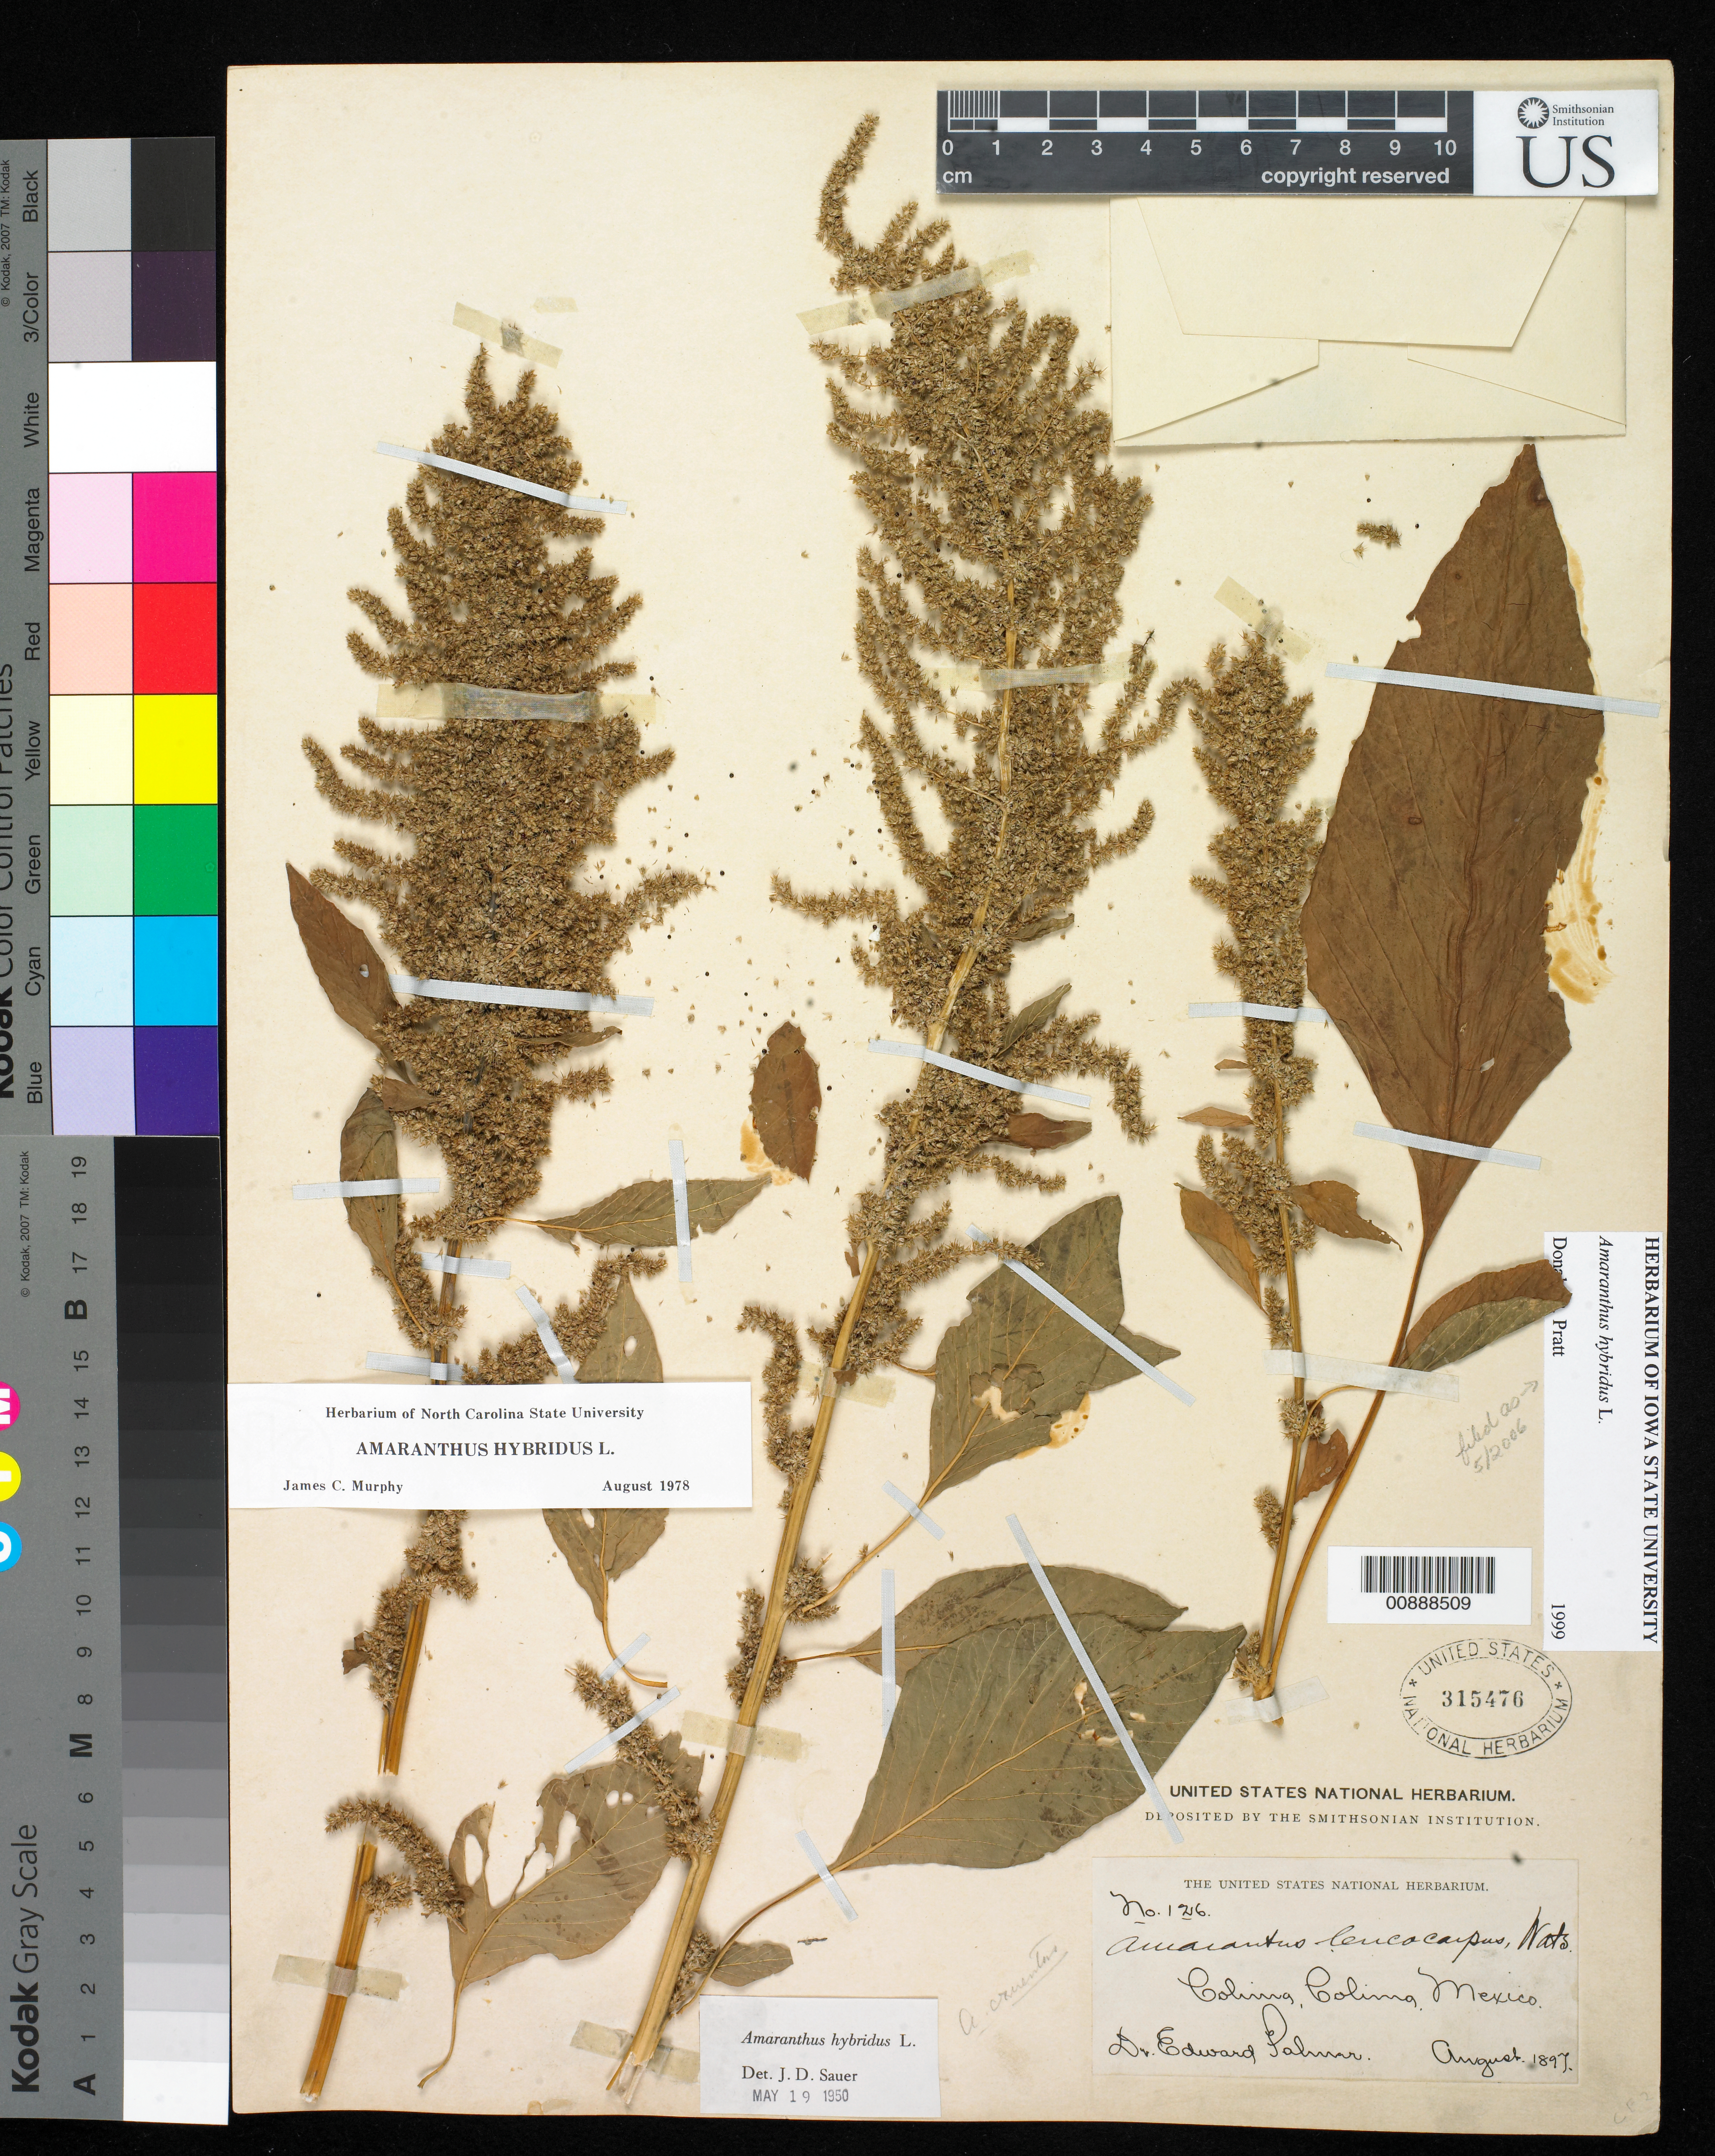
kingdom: Plantae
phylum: Tracheophyta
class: Magnoliopsida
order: Caryophyllales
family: Amaranthaceae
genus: Amaranthus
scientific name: Amaranthus hybridus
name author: L.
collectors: E. Palmer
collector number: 126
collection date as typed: Aug 1897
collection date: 1897-08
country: Mexico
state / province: Colima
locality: Colima, Colima.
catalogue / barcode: US 315476